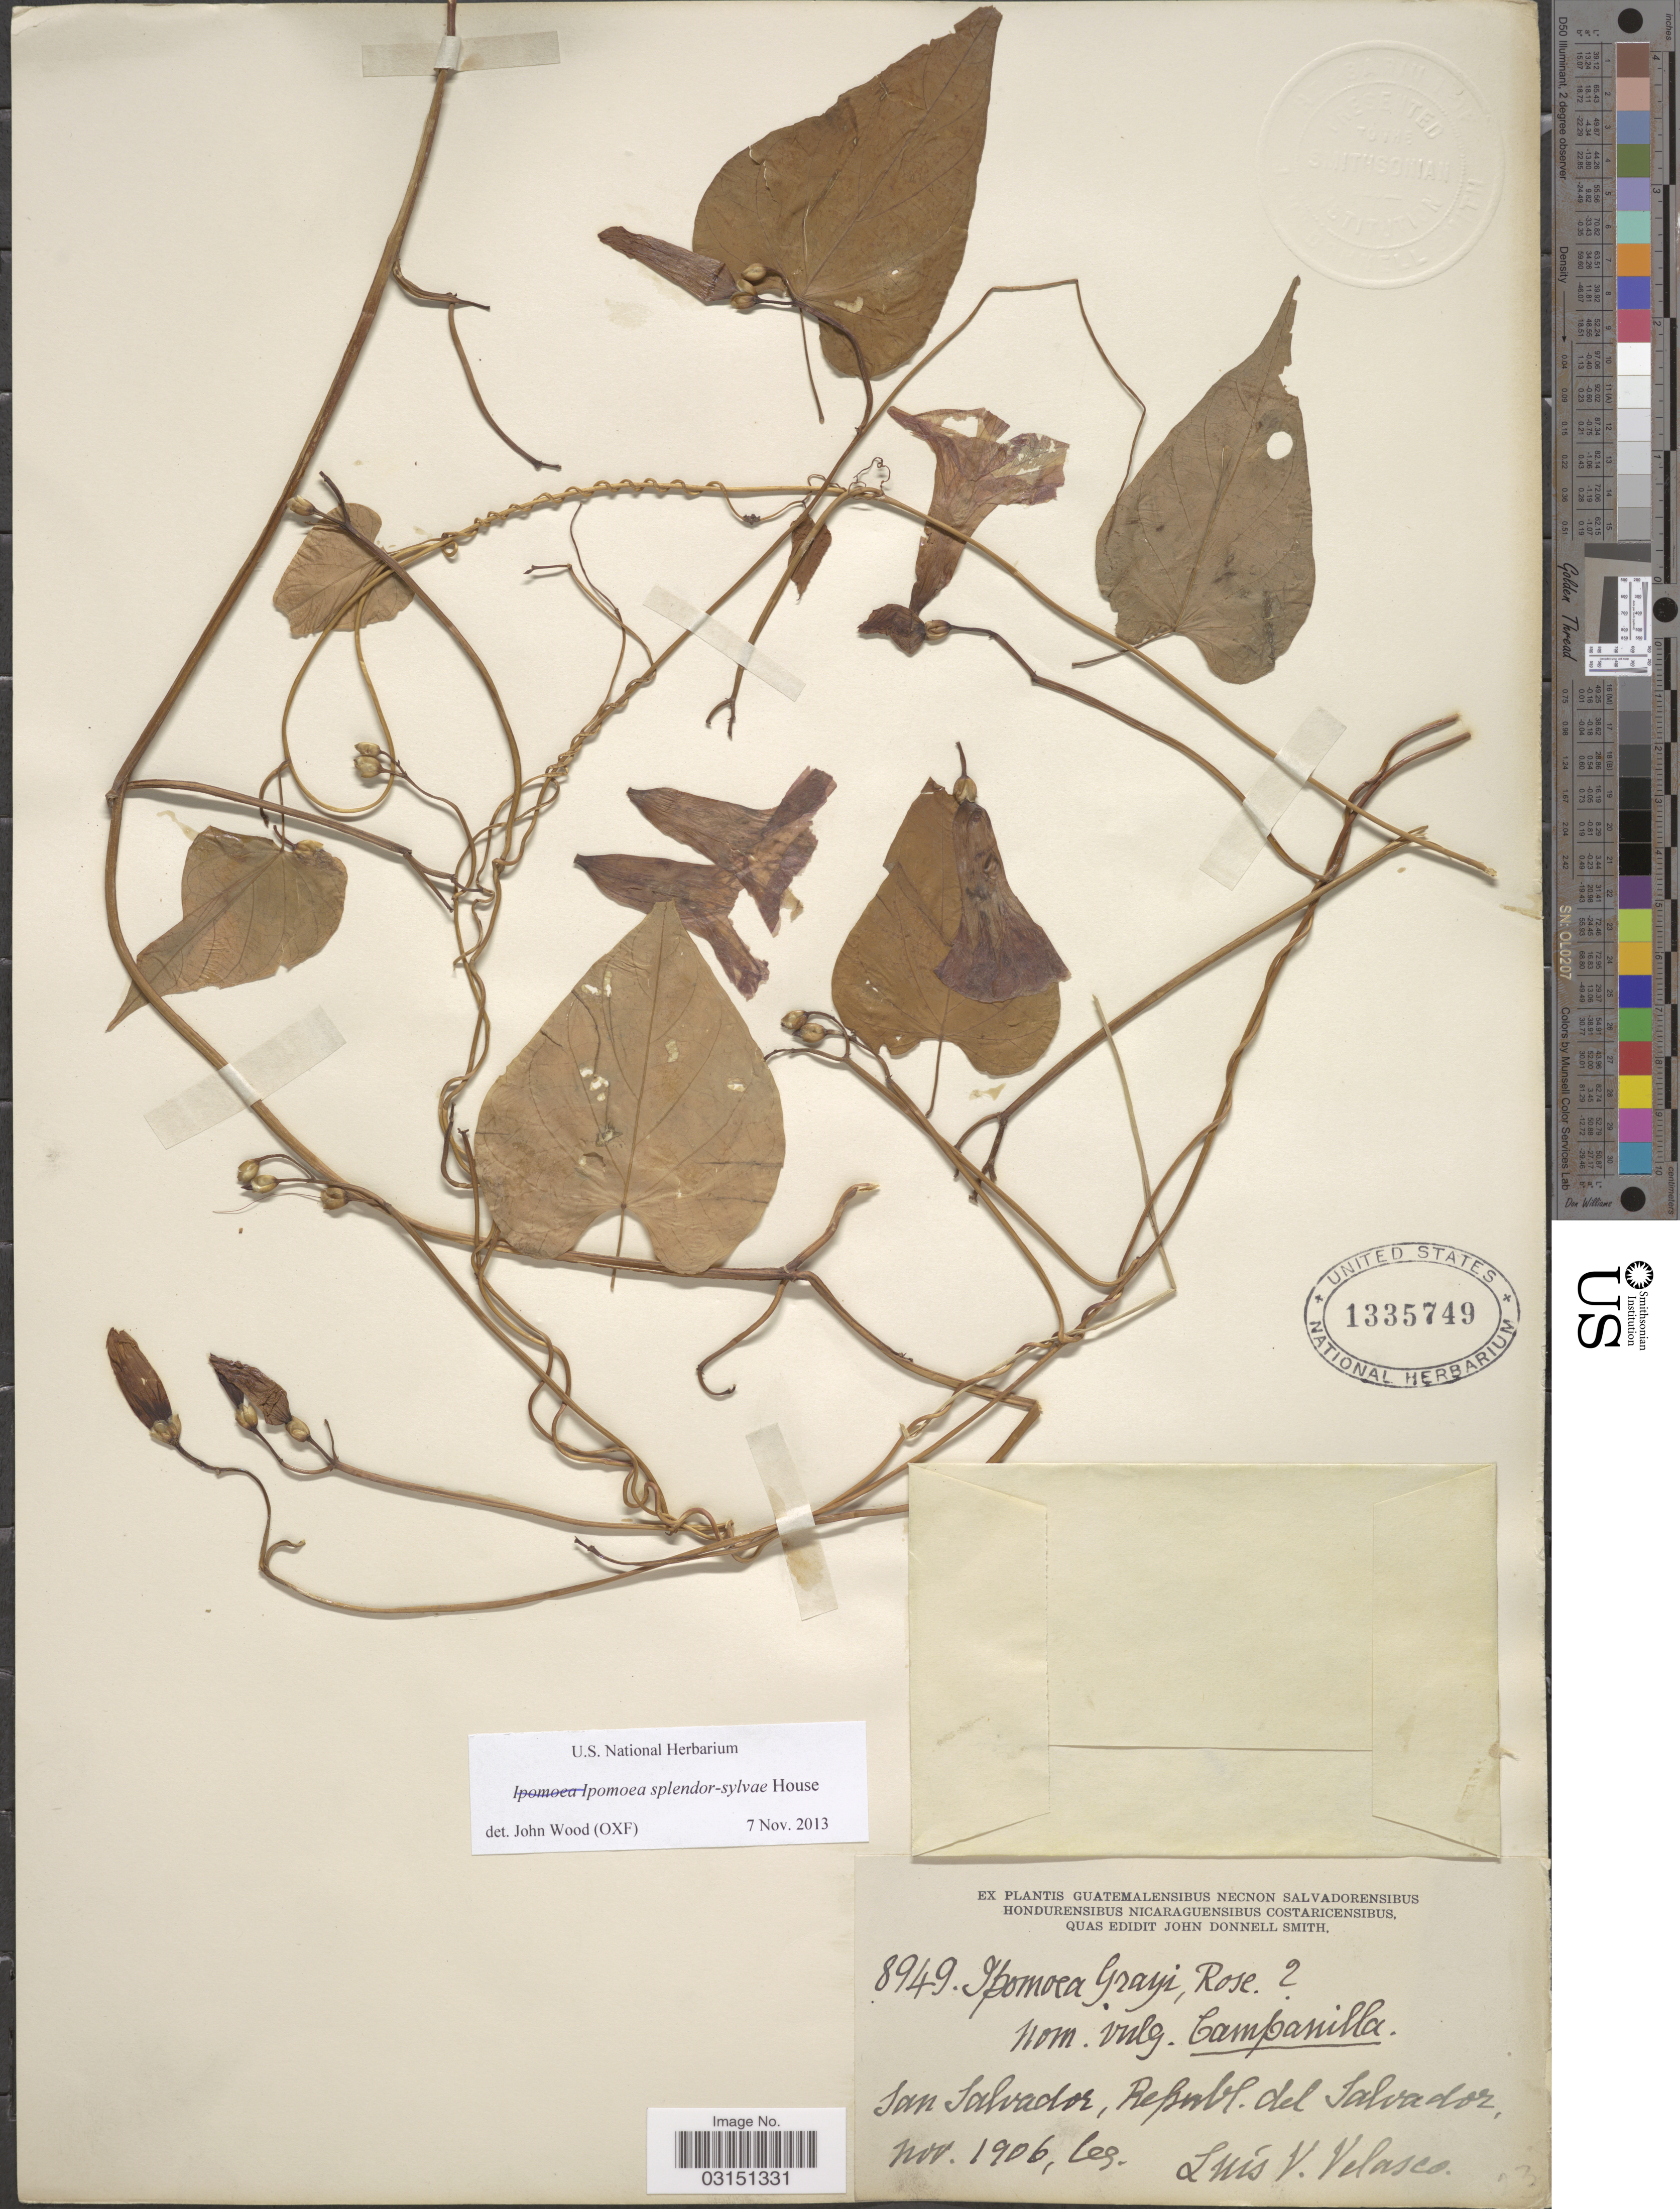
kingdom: Plantae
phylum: Tracheophyta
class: Magnoliopsida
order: Solanales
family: Convolvulaceae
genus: Ipomoea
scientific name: Ipomoea splendor-sylvae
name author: House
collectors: L. Velasco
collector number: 8949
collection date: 1906-11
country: El Salvador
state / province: San Salvador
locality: Republ. del Salvador.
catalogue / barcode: US 1335749